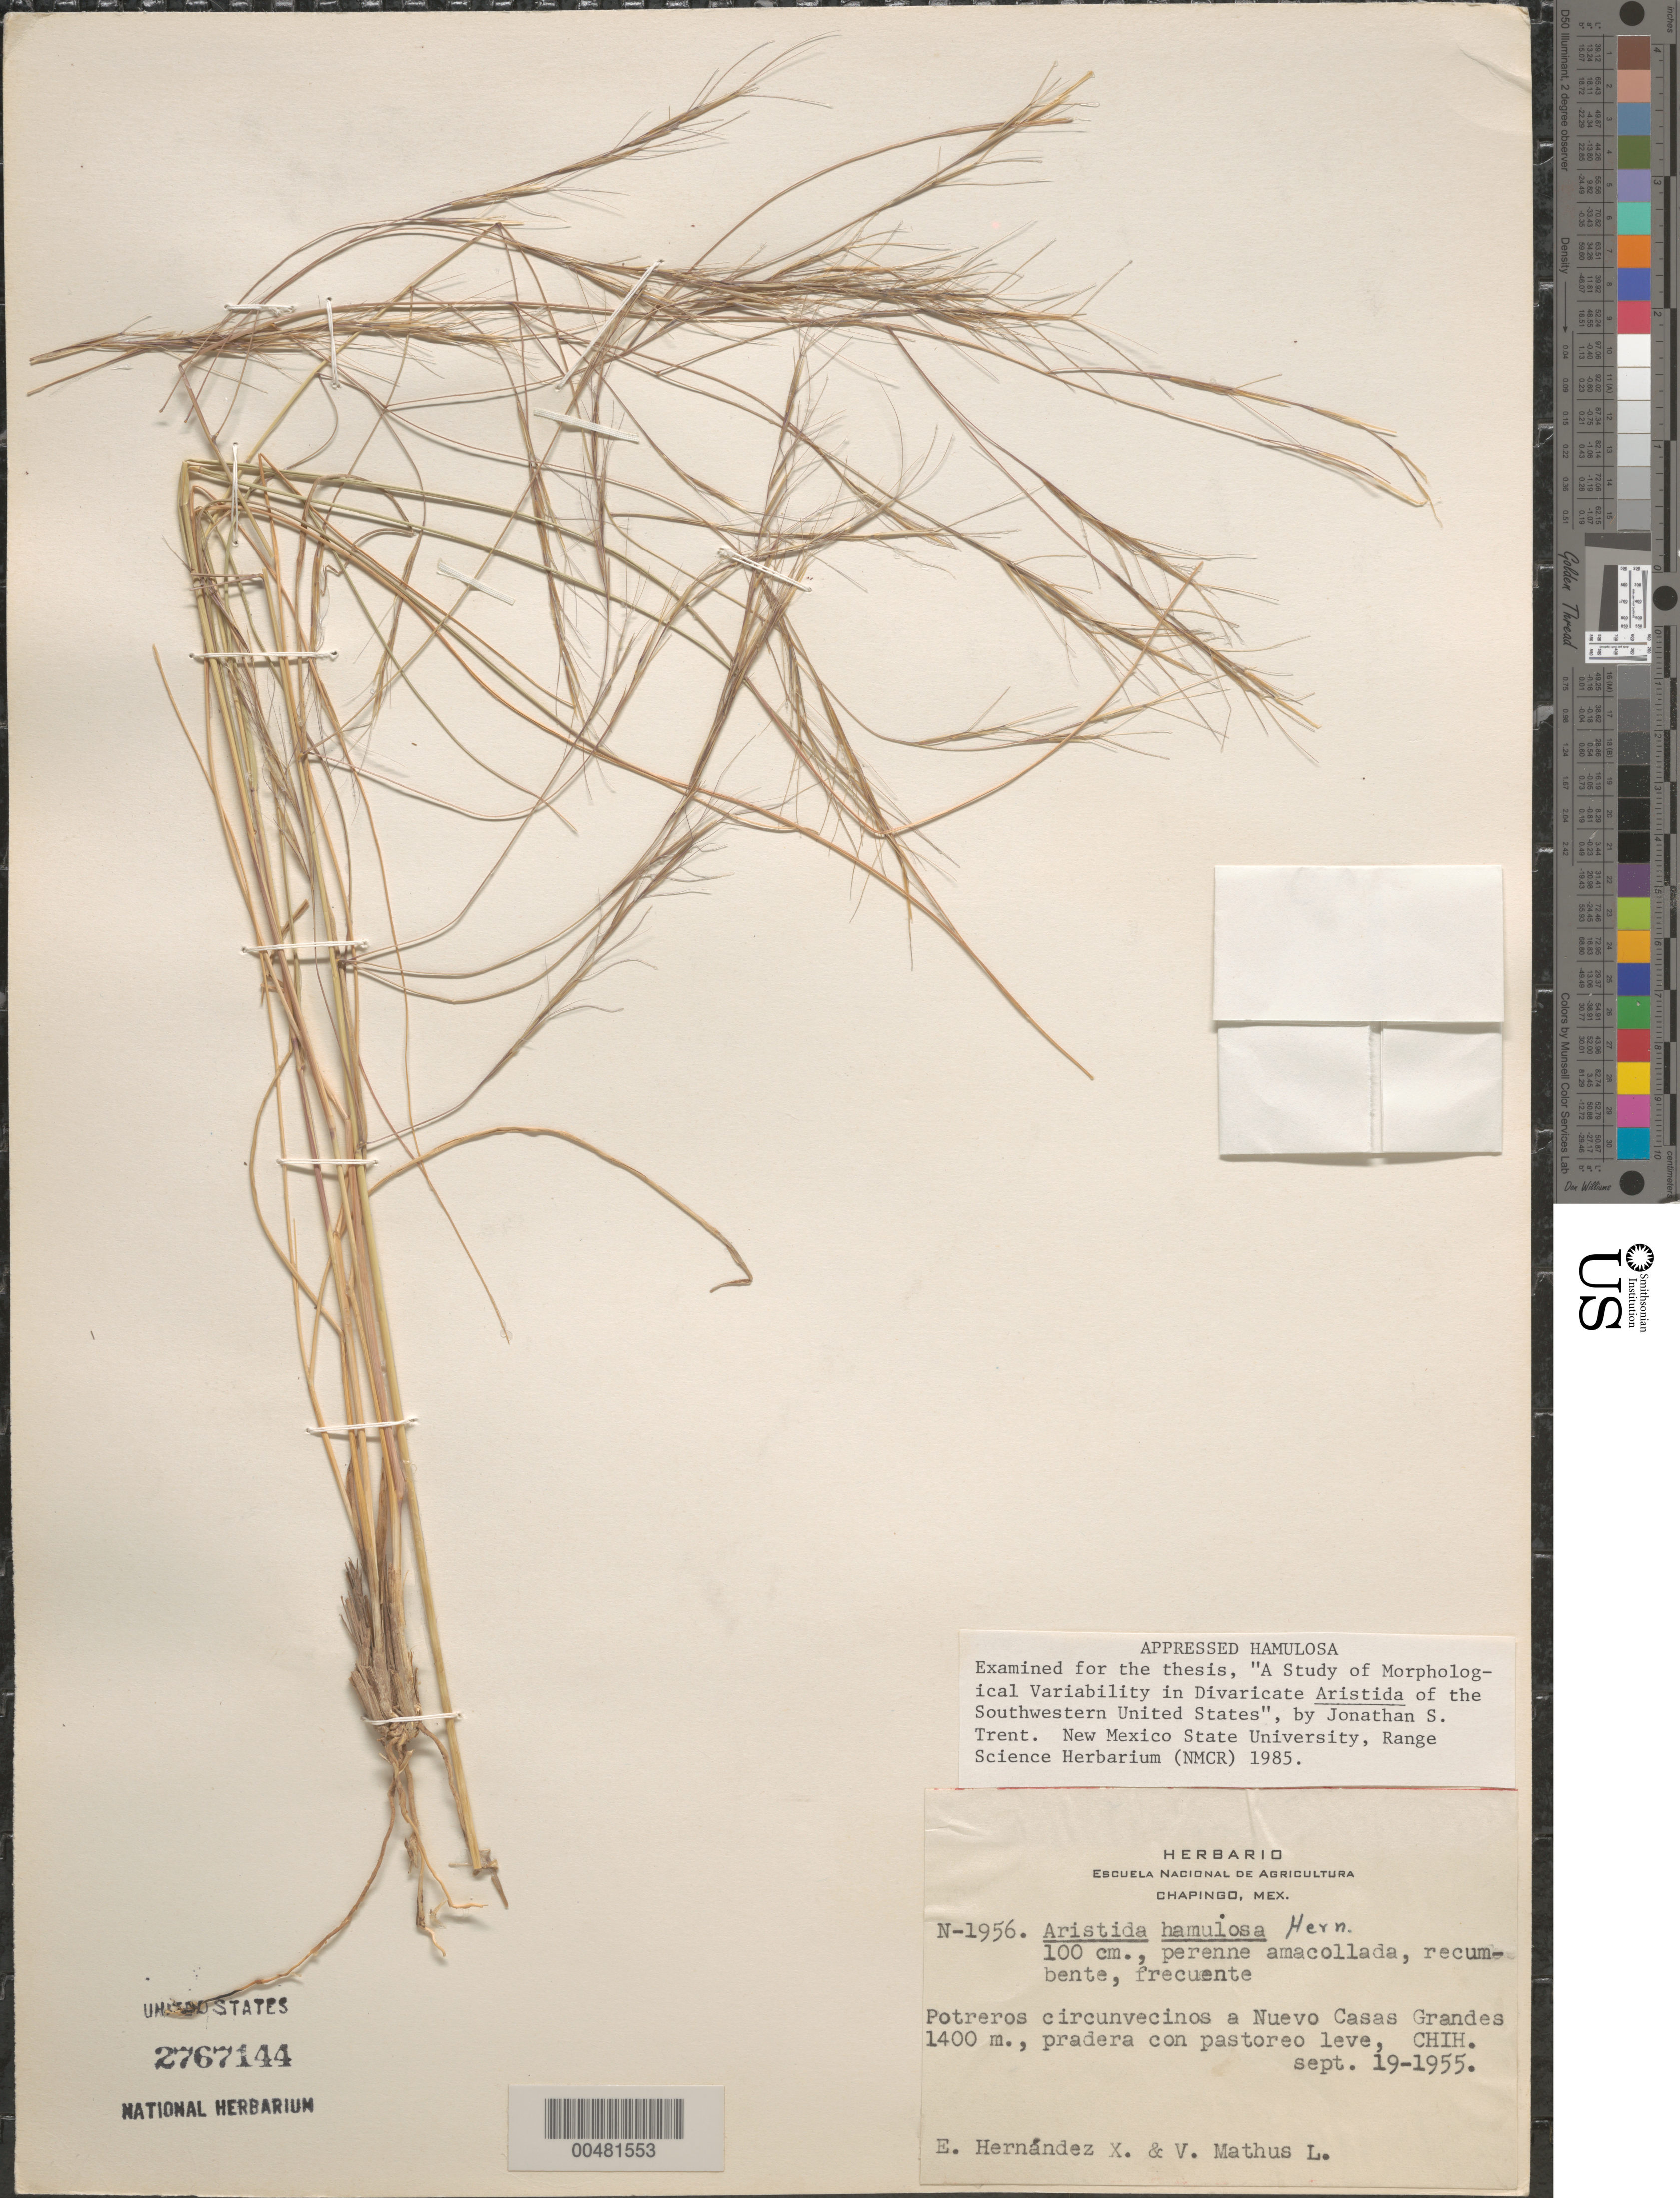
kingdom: Plantae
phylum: Tracheophyta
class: Liliopsida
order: Poales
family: Poaceae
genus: Aristida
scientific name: Aristida hamulosa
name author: Henr.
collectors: E. I. Hernández-X. & V. Mathus L.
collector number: N-1956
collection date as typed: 19 Sep 1955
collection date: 1955-09-19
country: Mexico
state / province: Chihuahua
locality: Potreros circunvecinos a Nuevo Casas Grandes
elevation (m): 1400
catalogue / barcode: US 2767144